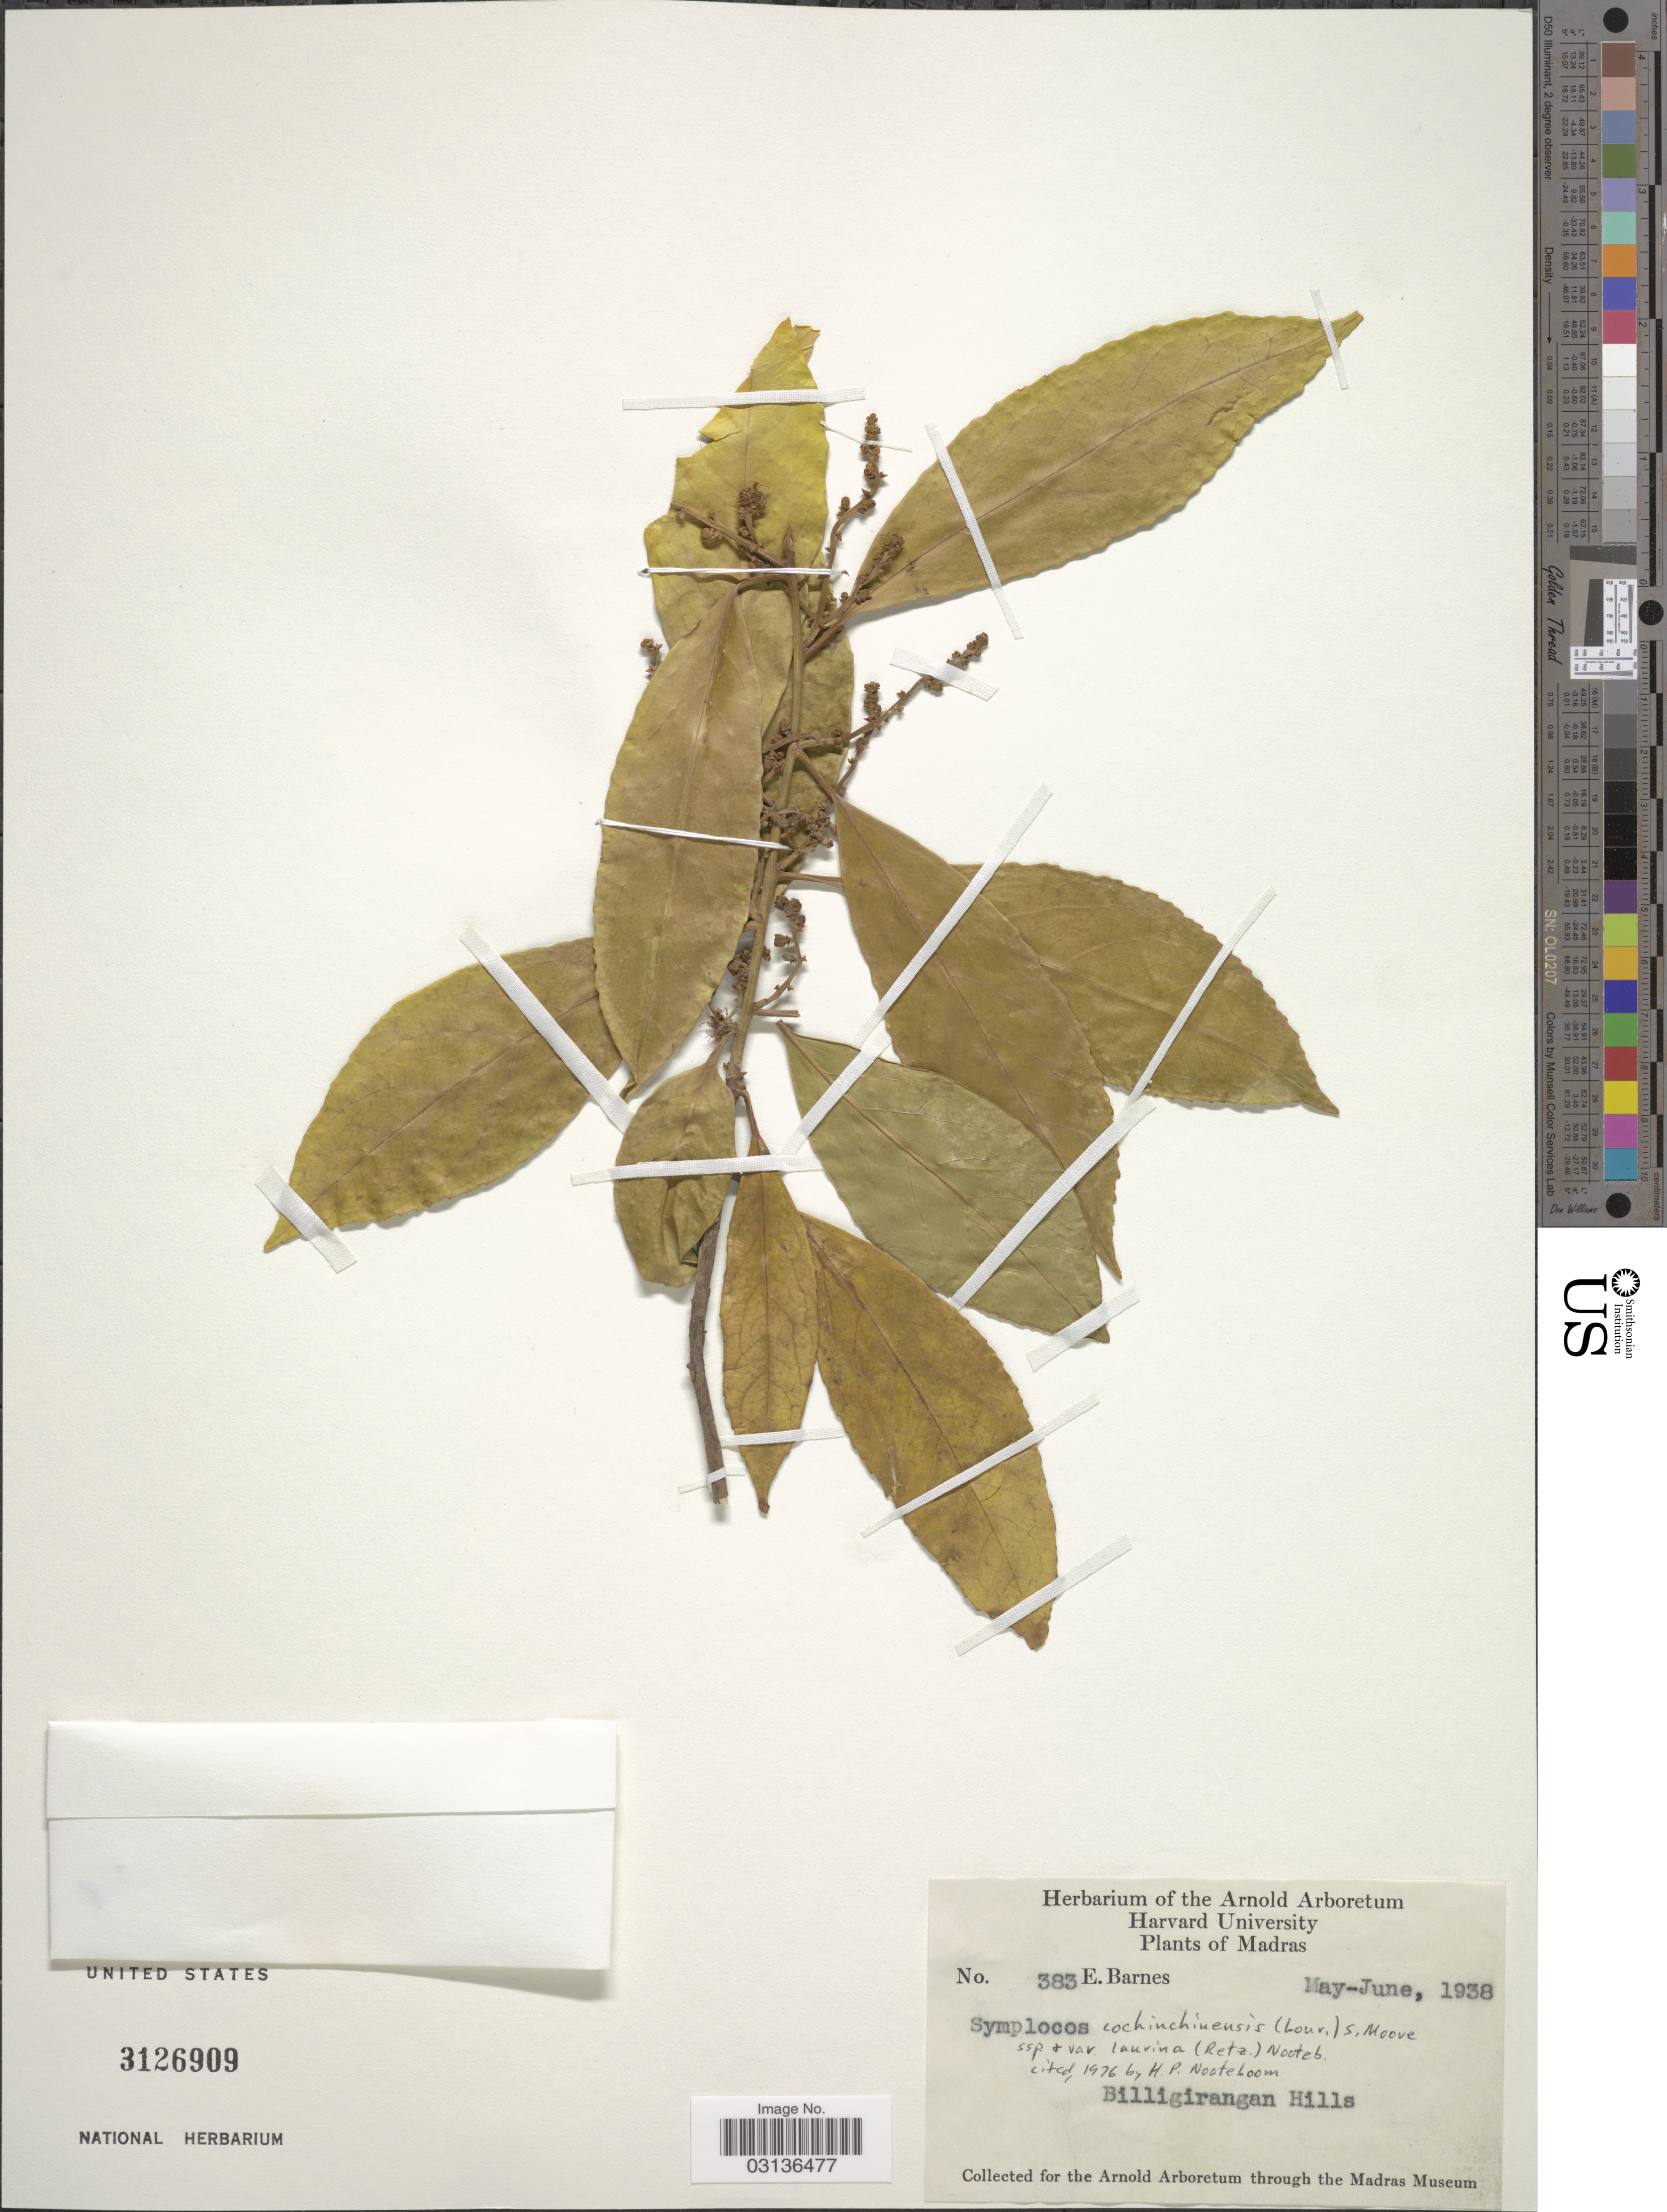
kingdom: Plantae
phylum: Tracheophyta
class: Magnoliopsida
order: Ericales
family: Symplocaceae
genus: Symplocos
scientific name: Symplocos cochinchinensis subsp. laurina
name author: (Retz.) Noot.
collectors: E. Barnes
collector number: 383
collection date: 1938-05/1938-06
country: India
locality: Madras. Billigirangan Hills.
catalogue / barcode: US 3126909